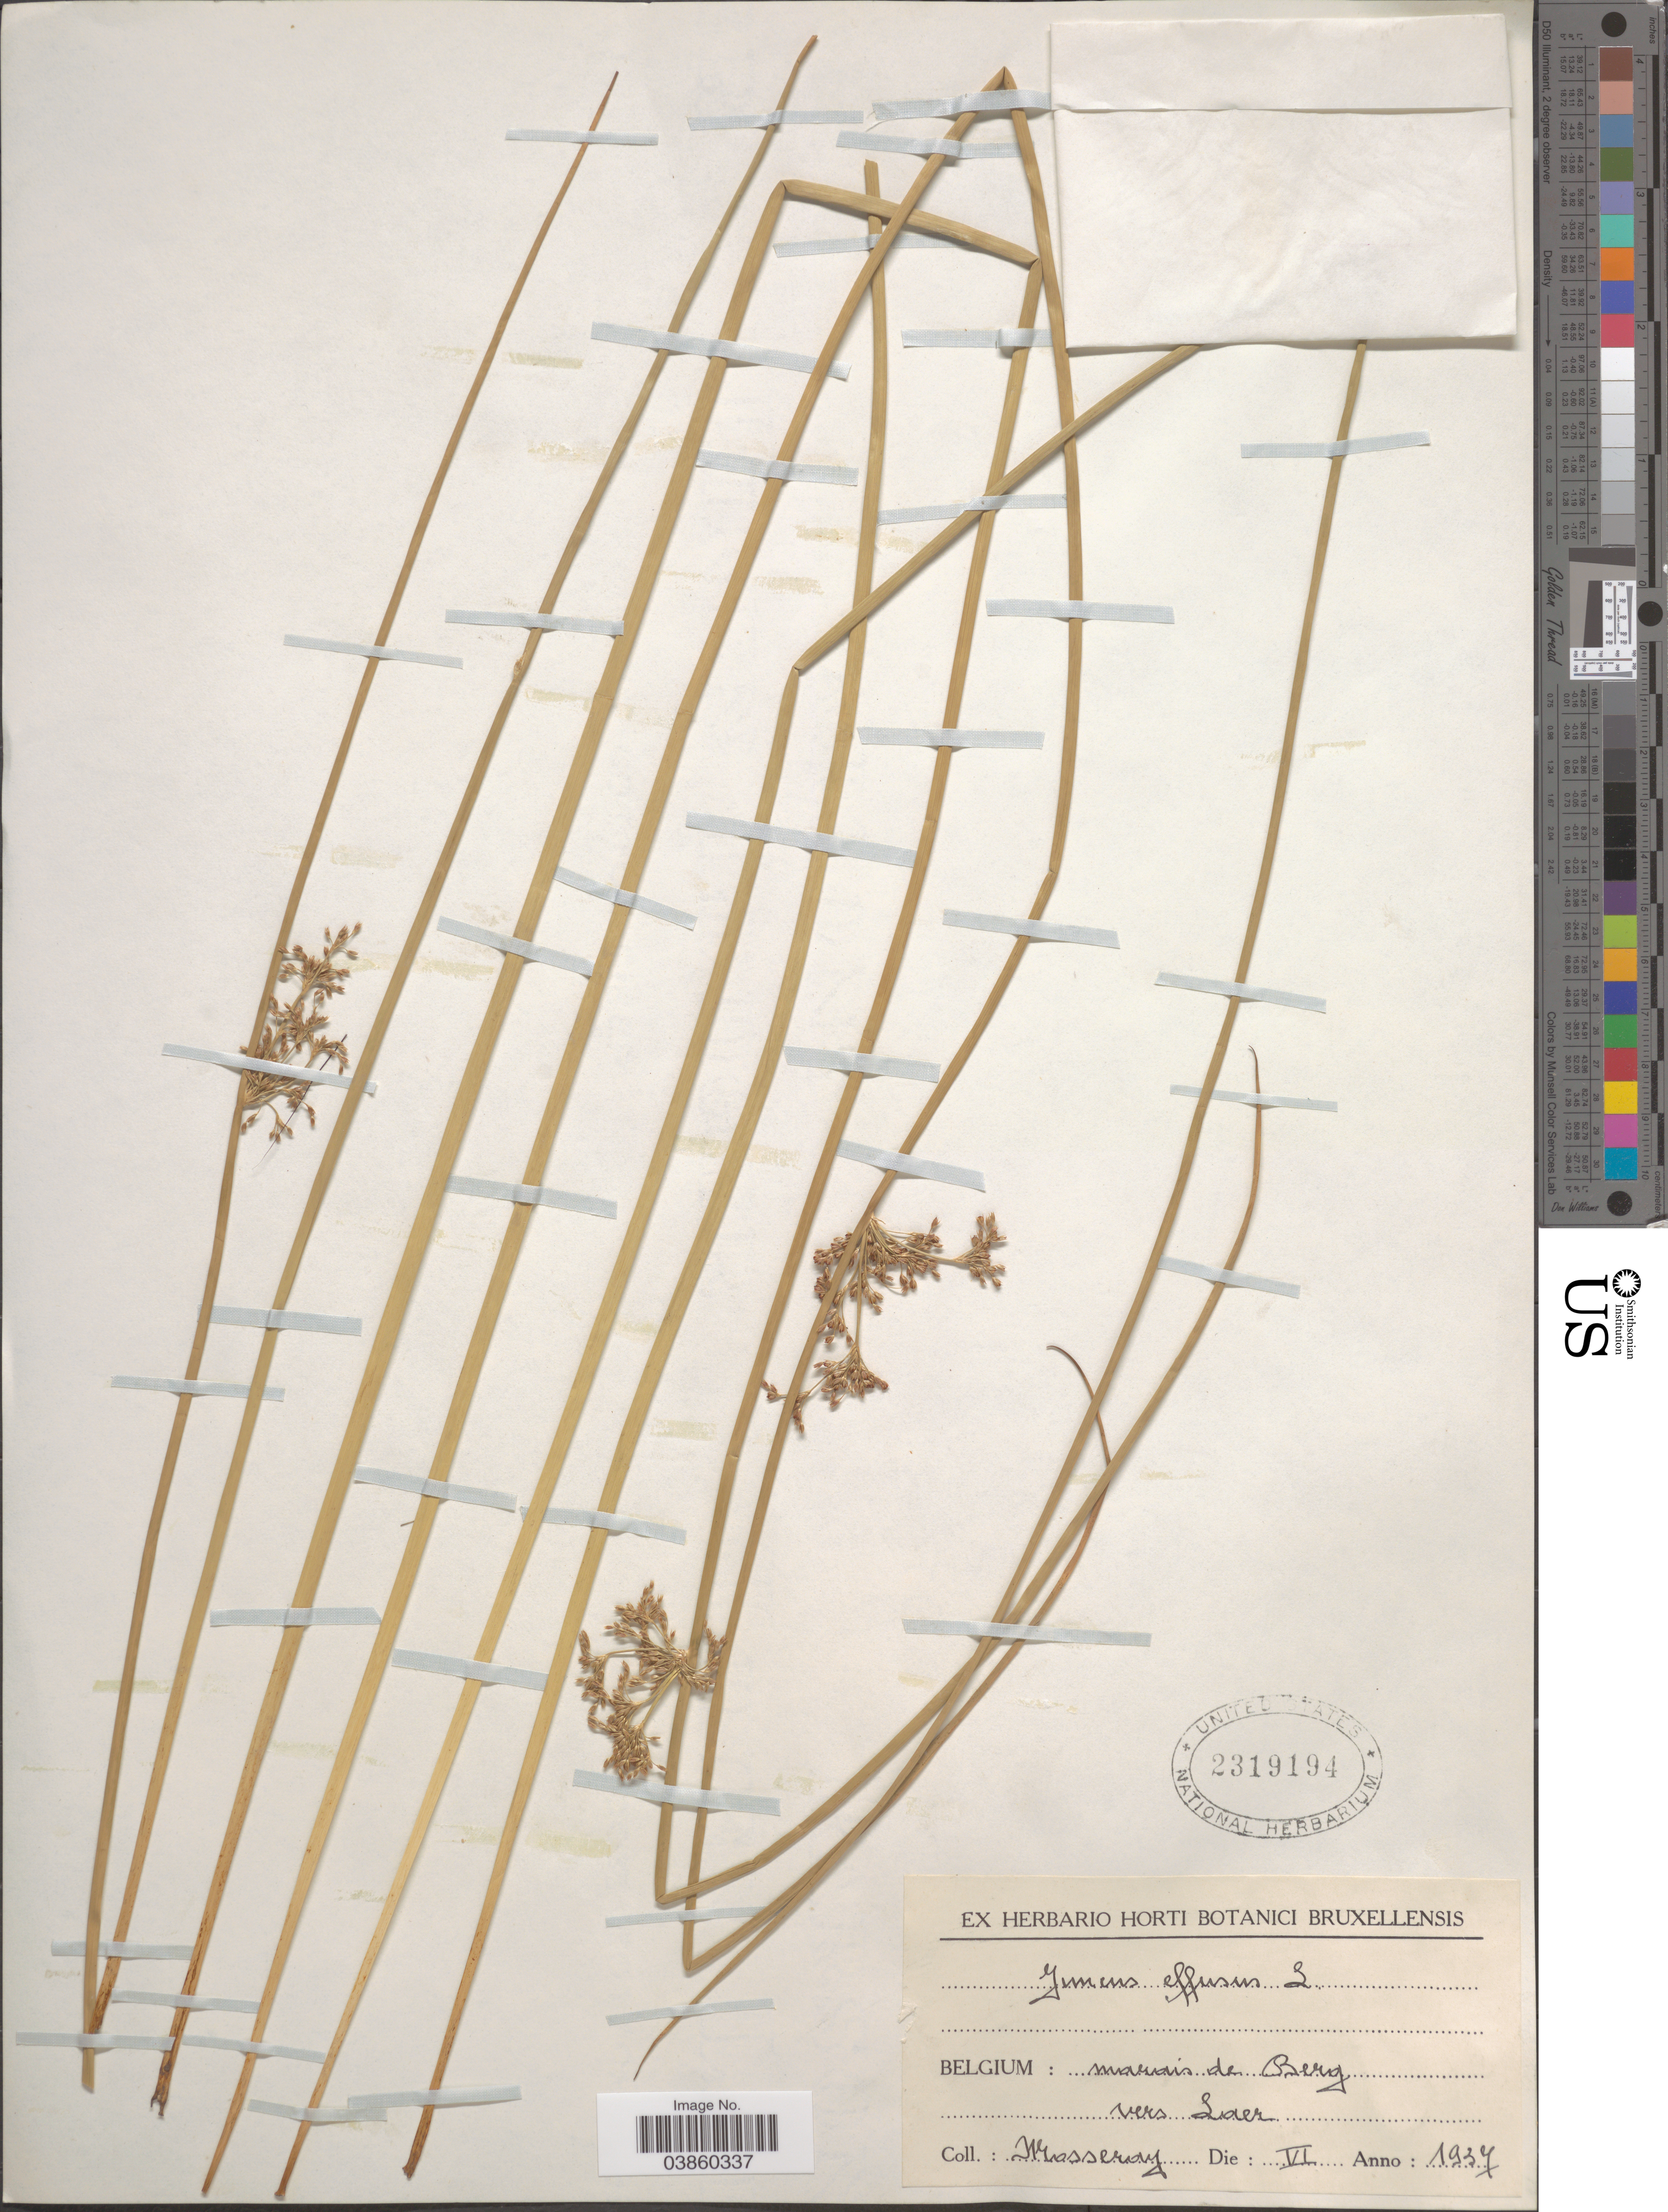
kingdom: Plantae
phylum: Tracheophyta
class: Liliopsida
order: Poales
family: Juncaceae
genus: Juncus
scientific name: Juncus effusus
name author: L.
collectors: Mosseray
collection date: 1937-06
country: Belgium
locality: Marais de Berg, vers Laer.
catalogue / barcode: US 2319194